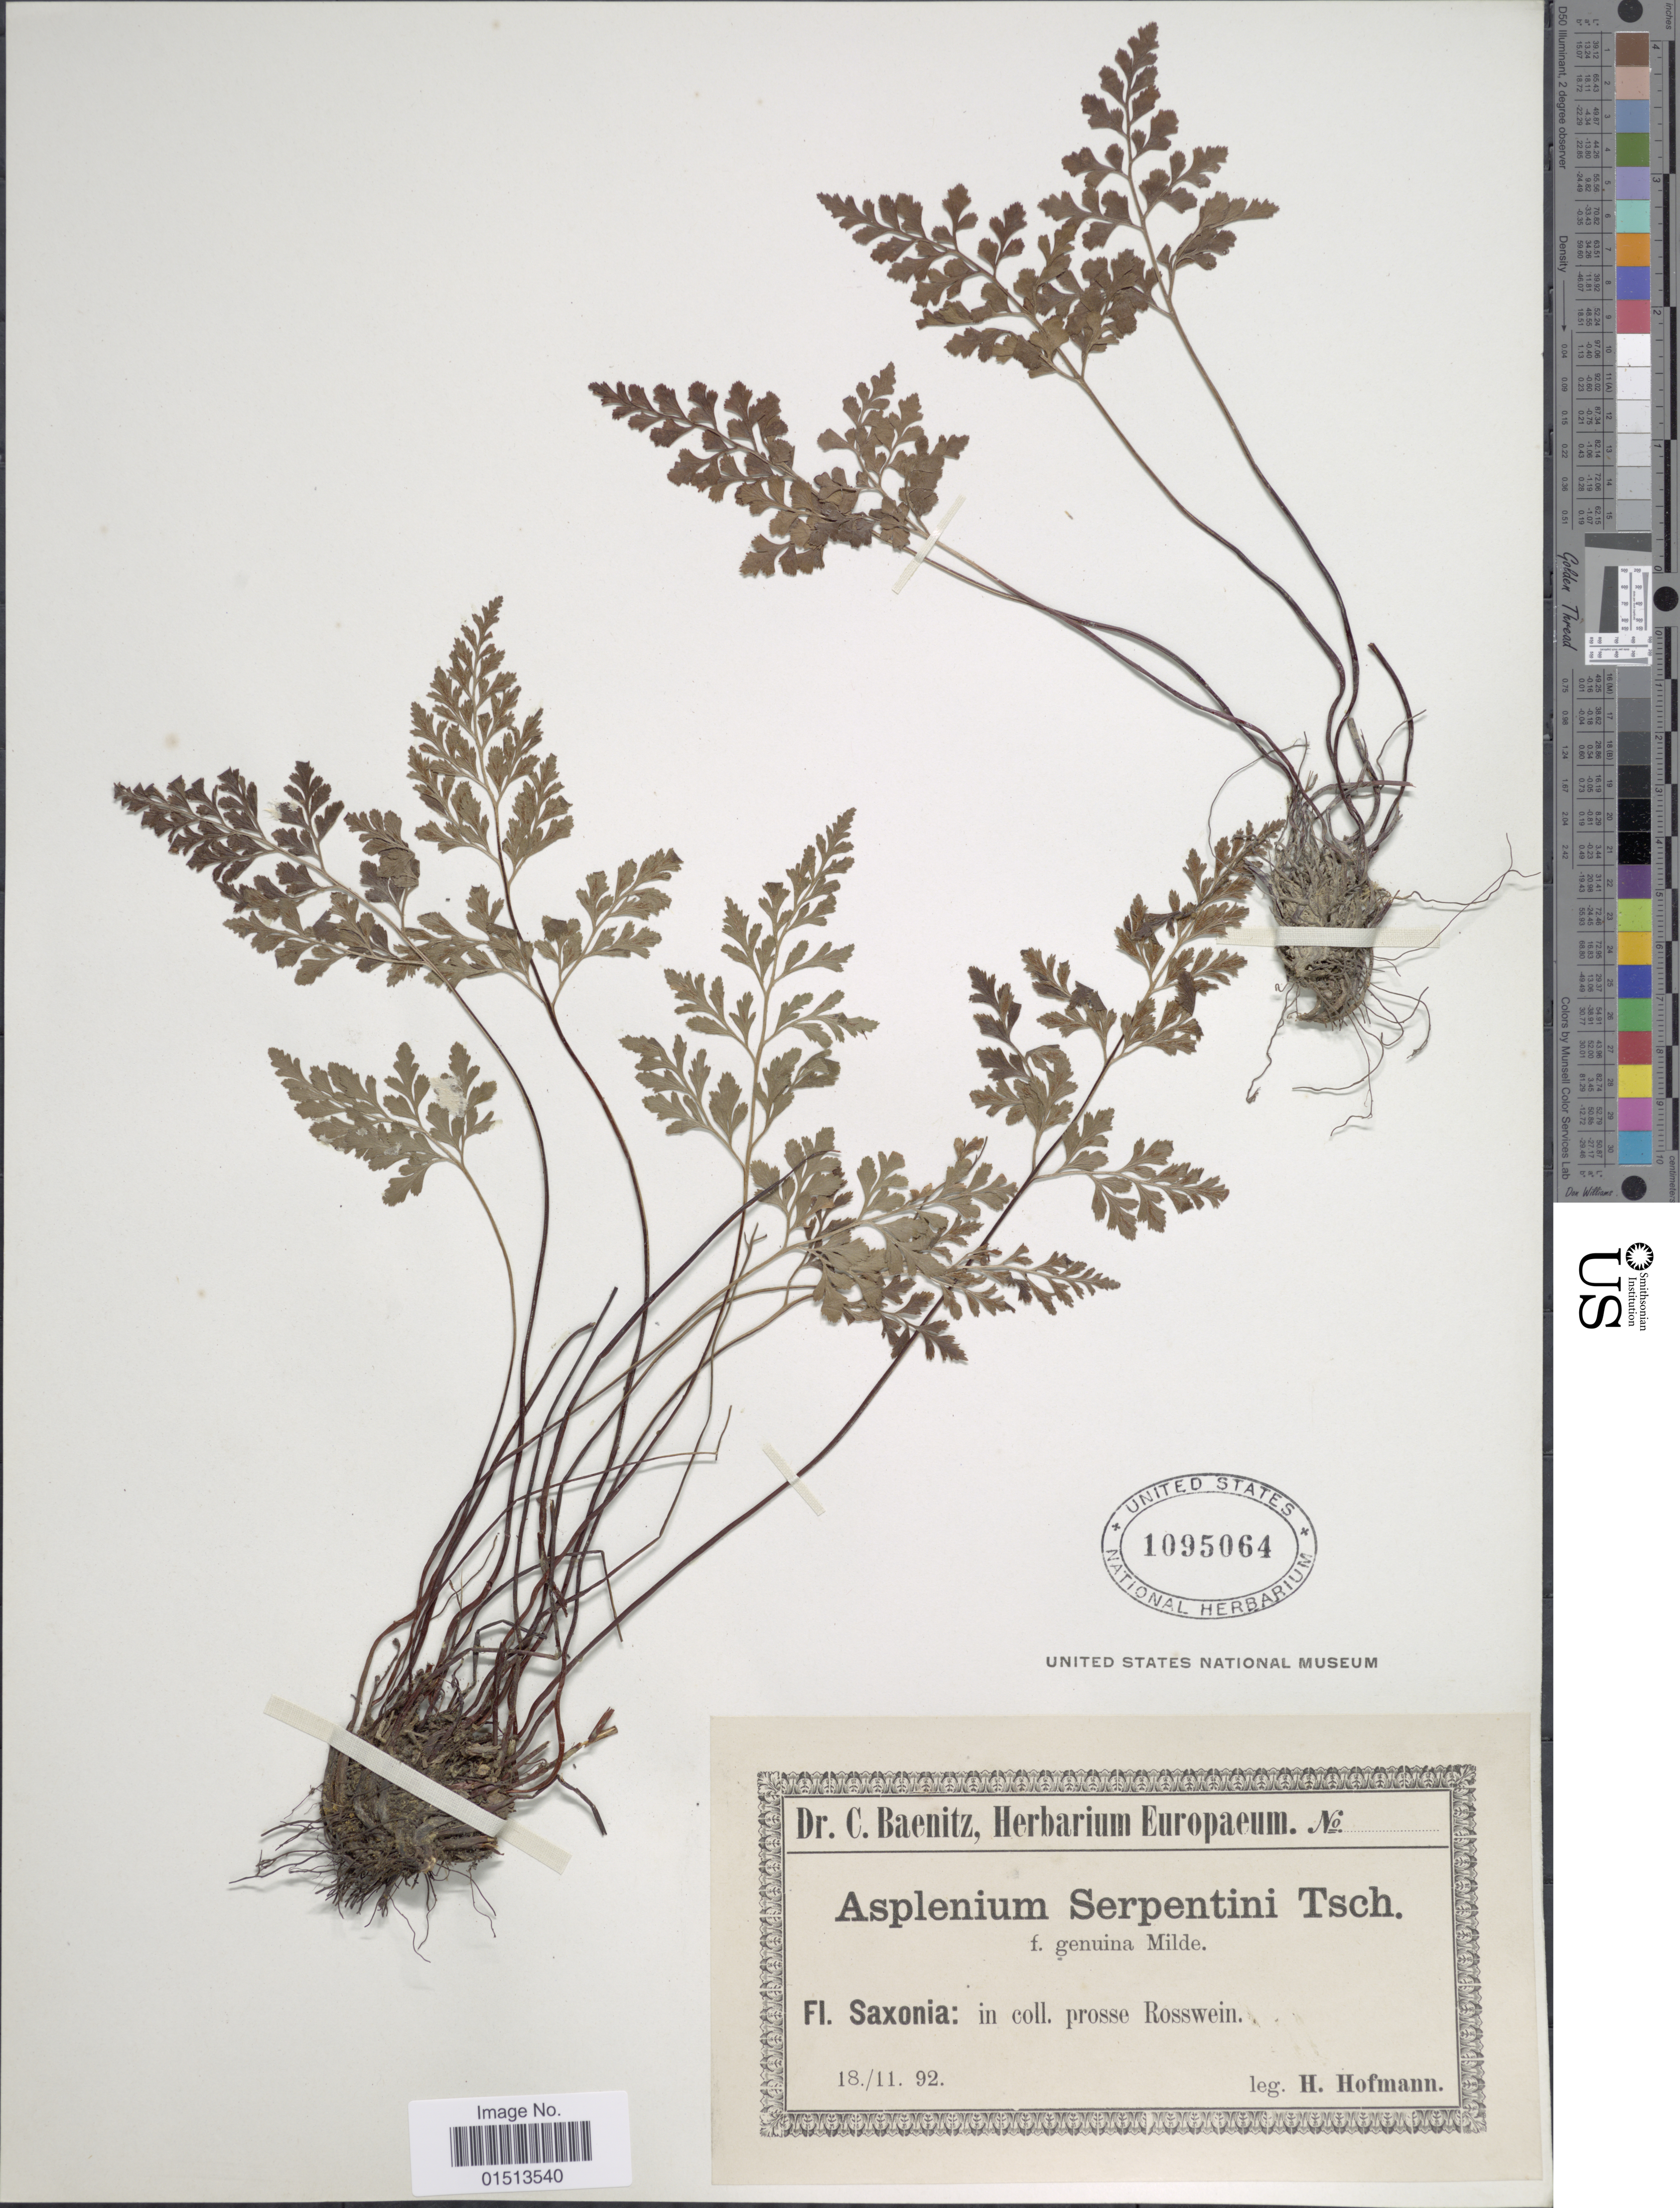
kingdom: Plantae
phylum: Tracheophyta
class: Polypodiopsida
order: Polypodiales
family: Aspleniaceae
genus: Asplenium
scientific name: Asplenium adiantum-nigrum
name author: L.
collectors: H. Hofmann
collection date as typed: Transcribed d/m/y: 18/11/92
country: Germany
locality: Fl. Saxonica: in coll. prosse Rosswein.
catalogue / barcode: US 1095064